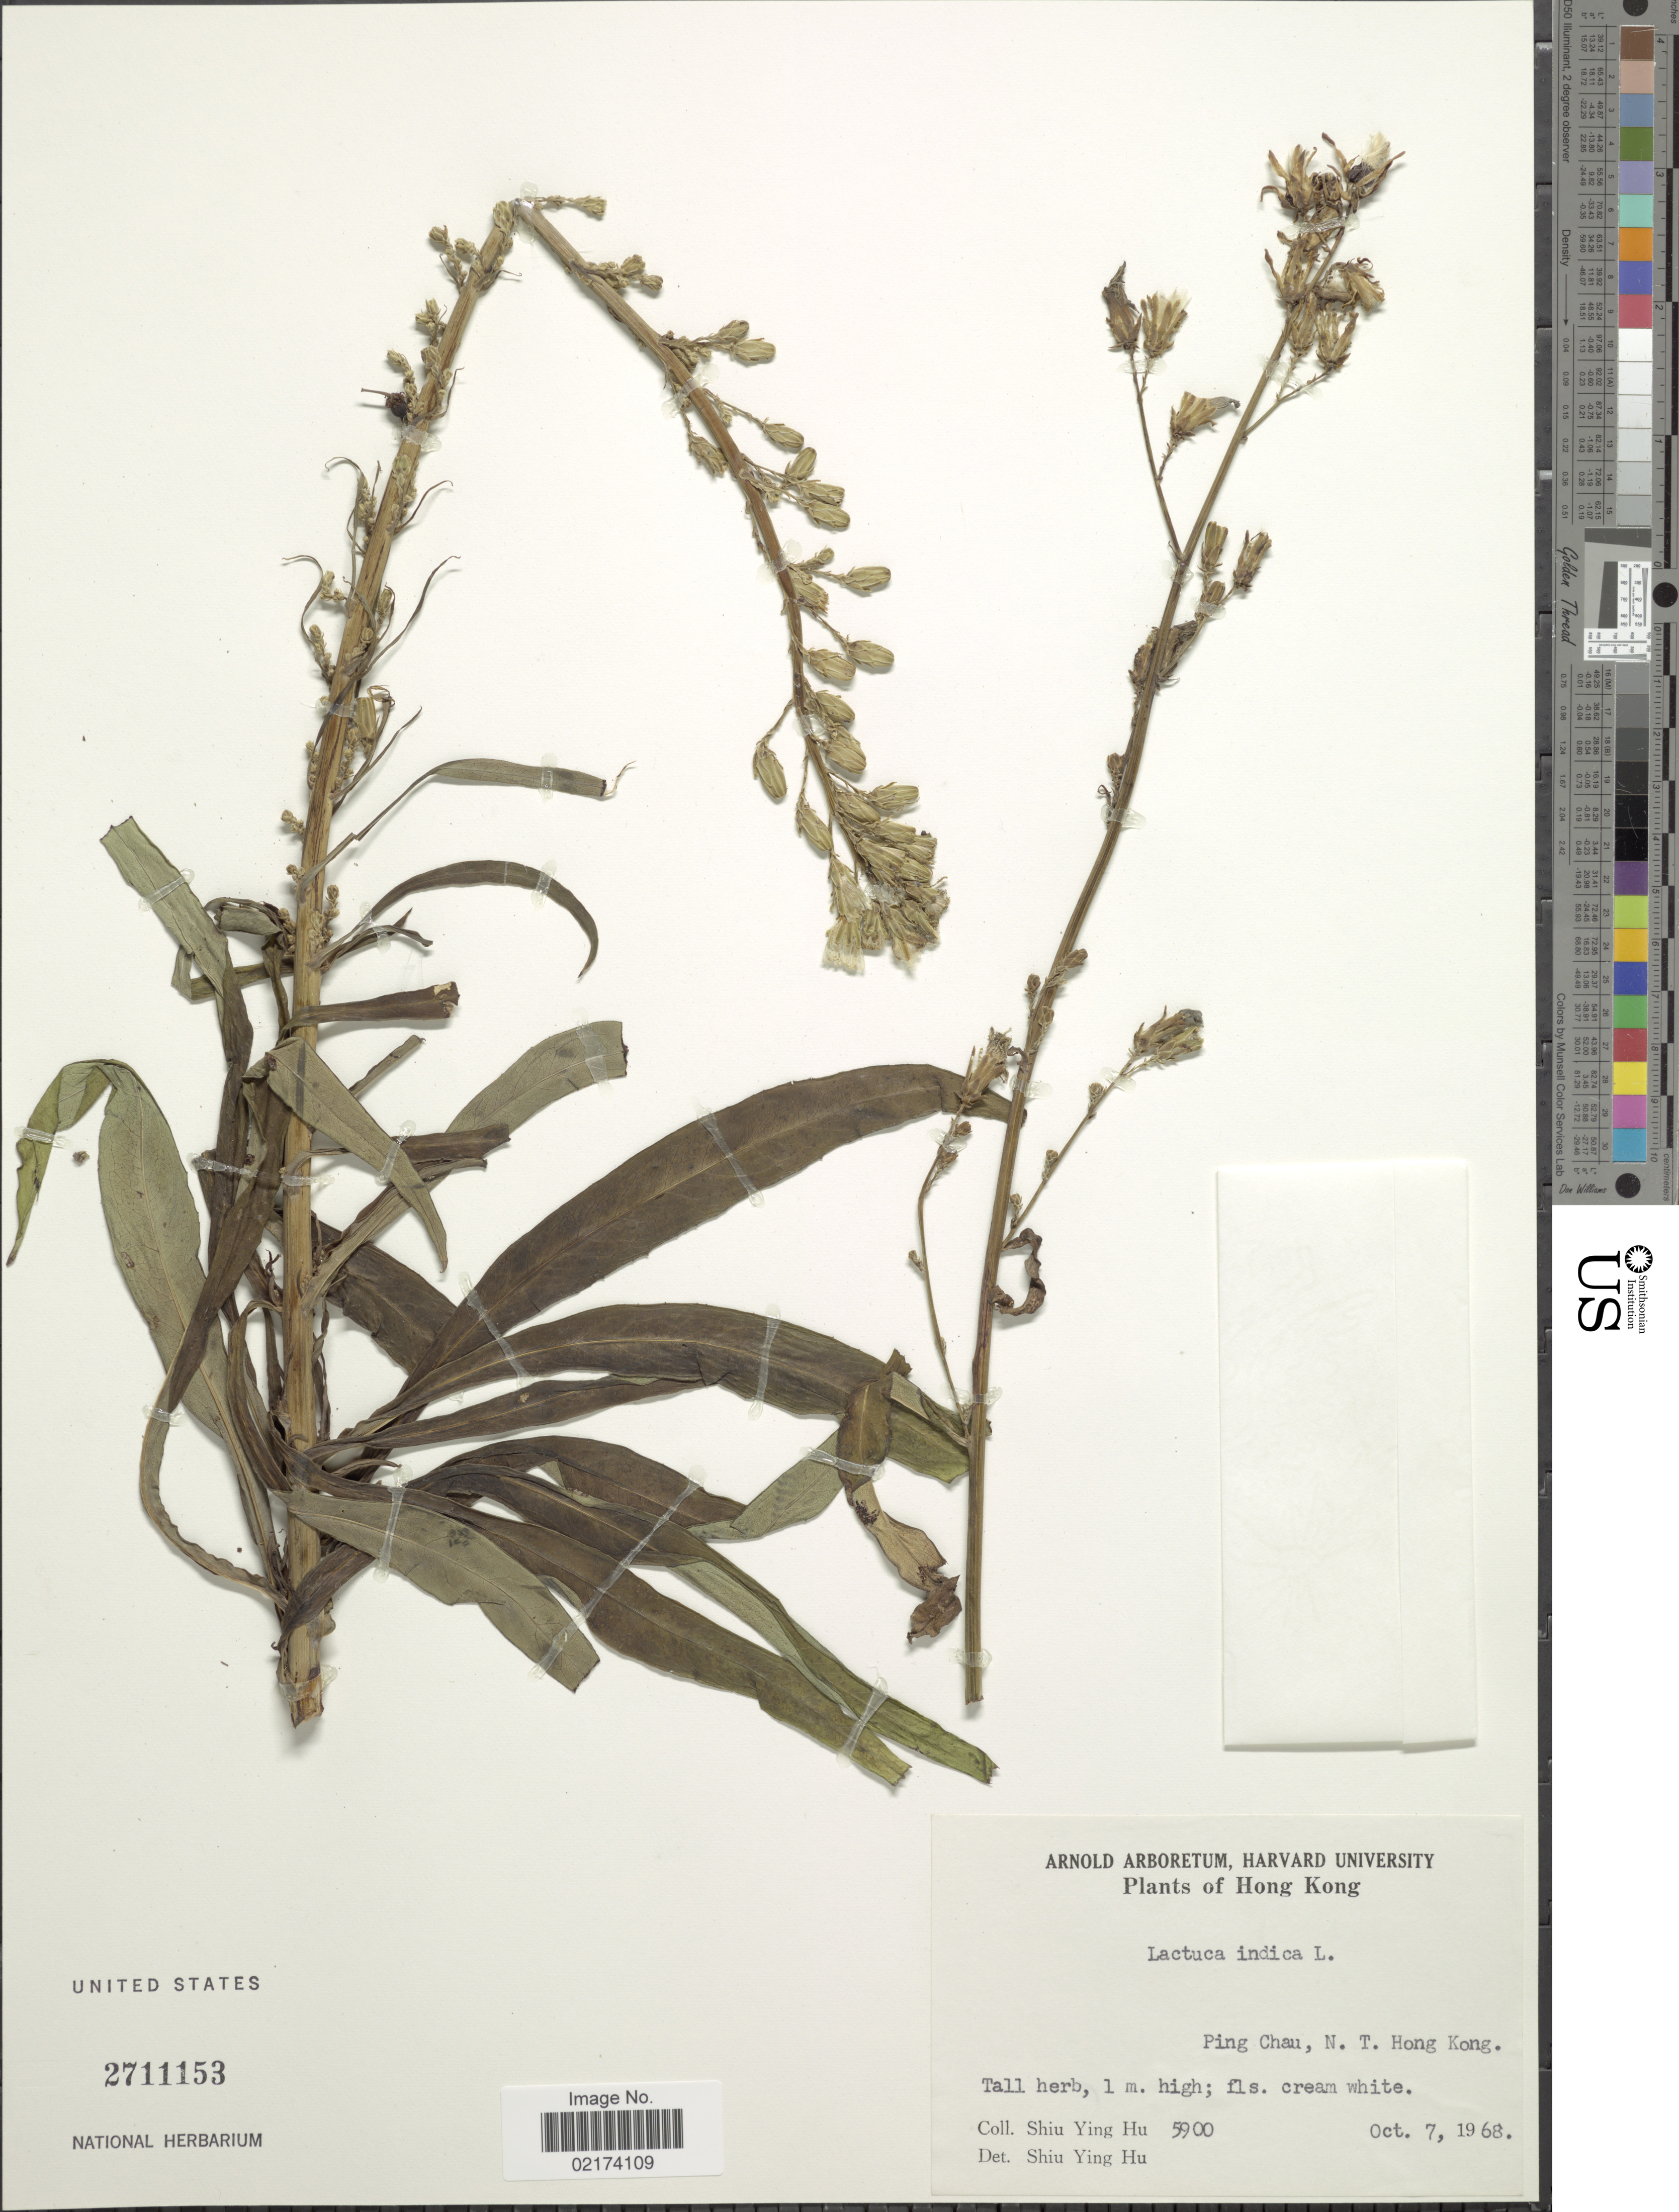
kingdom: Plantae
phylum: Tracheophyta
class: Magnoliopsida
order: Asterales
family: Asteraceae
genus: Lactuca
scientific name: Lactuca indica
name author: L.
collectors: S. Y. Hu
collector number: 5900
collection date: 1968-10-07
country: China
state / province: Hong Kong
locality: Ping Chau, N. T. Hong Kong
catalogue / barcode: US 2711153